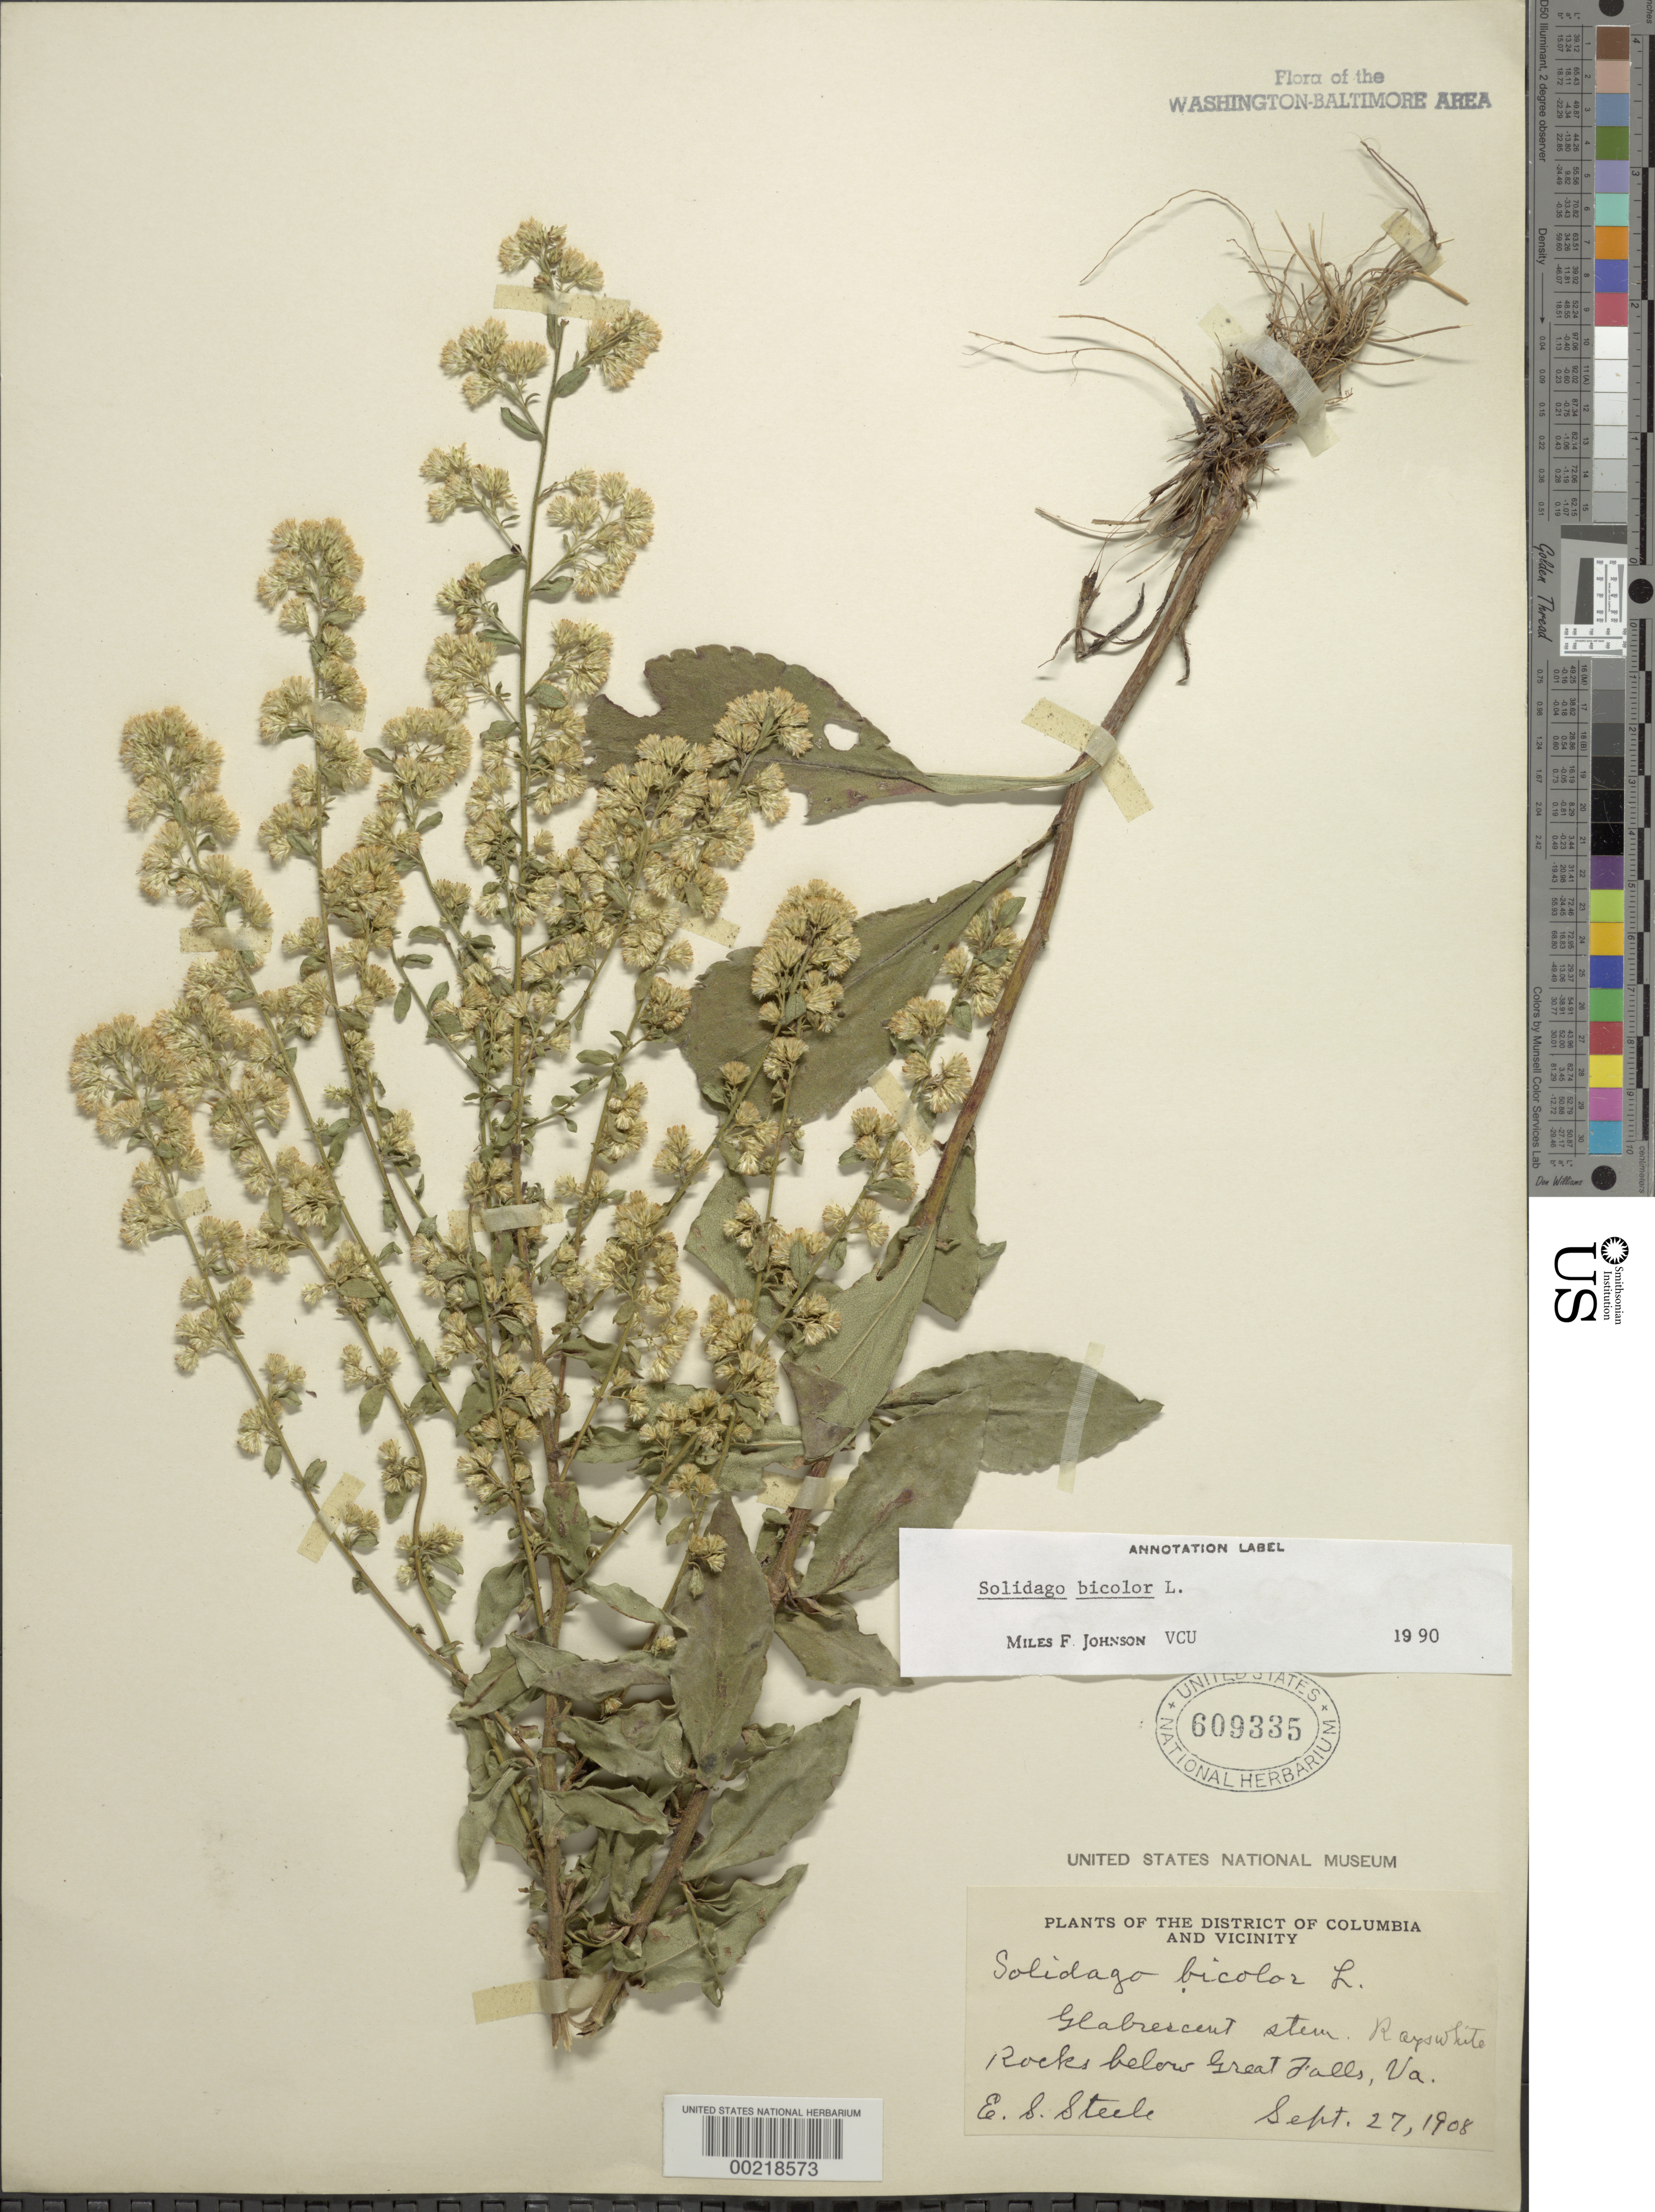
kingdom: Plantae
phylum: Tracheophyta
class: Magnoliopsida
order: Asterales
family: Asteraceae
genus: Solidago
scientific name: Solidago bicolor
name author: L.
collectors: E. Steele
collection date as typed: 21 Sep 1906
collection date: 1906-09-21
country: United States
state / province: Virginia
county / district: Fairfax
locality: Great Falls vicinity C. & O. Canal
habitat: Among rocks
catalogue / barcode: US 609335